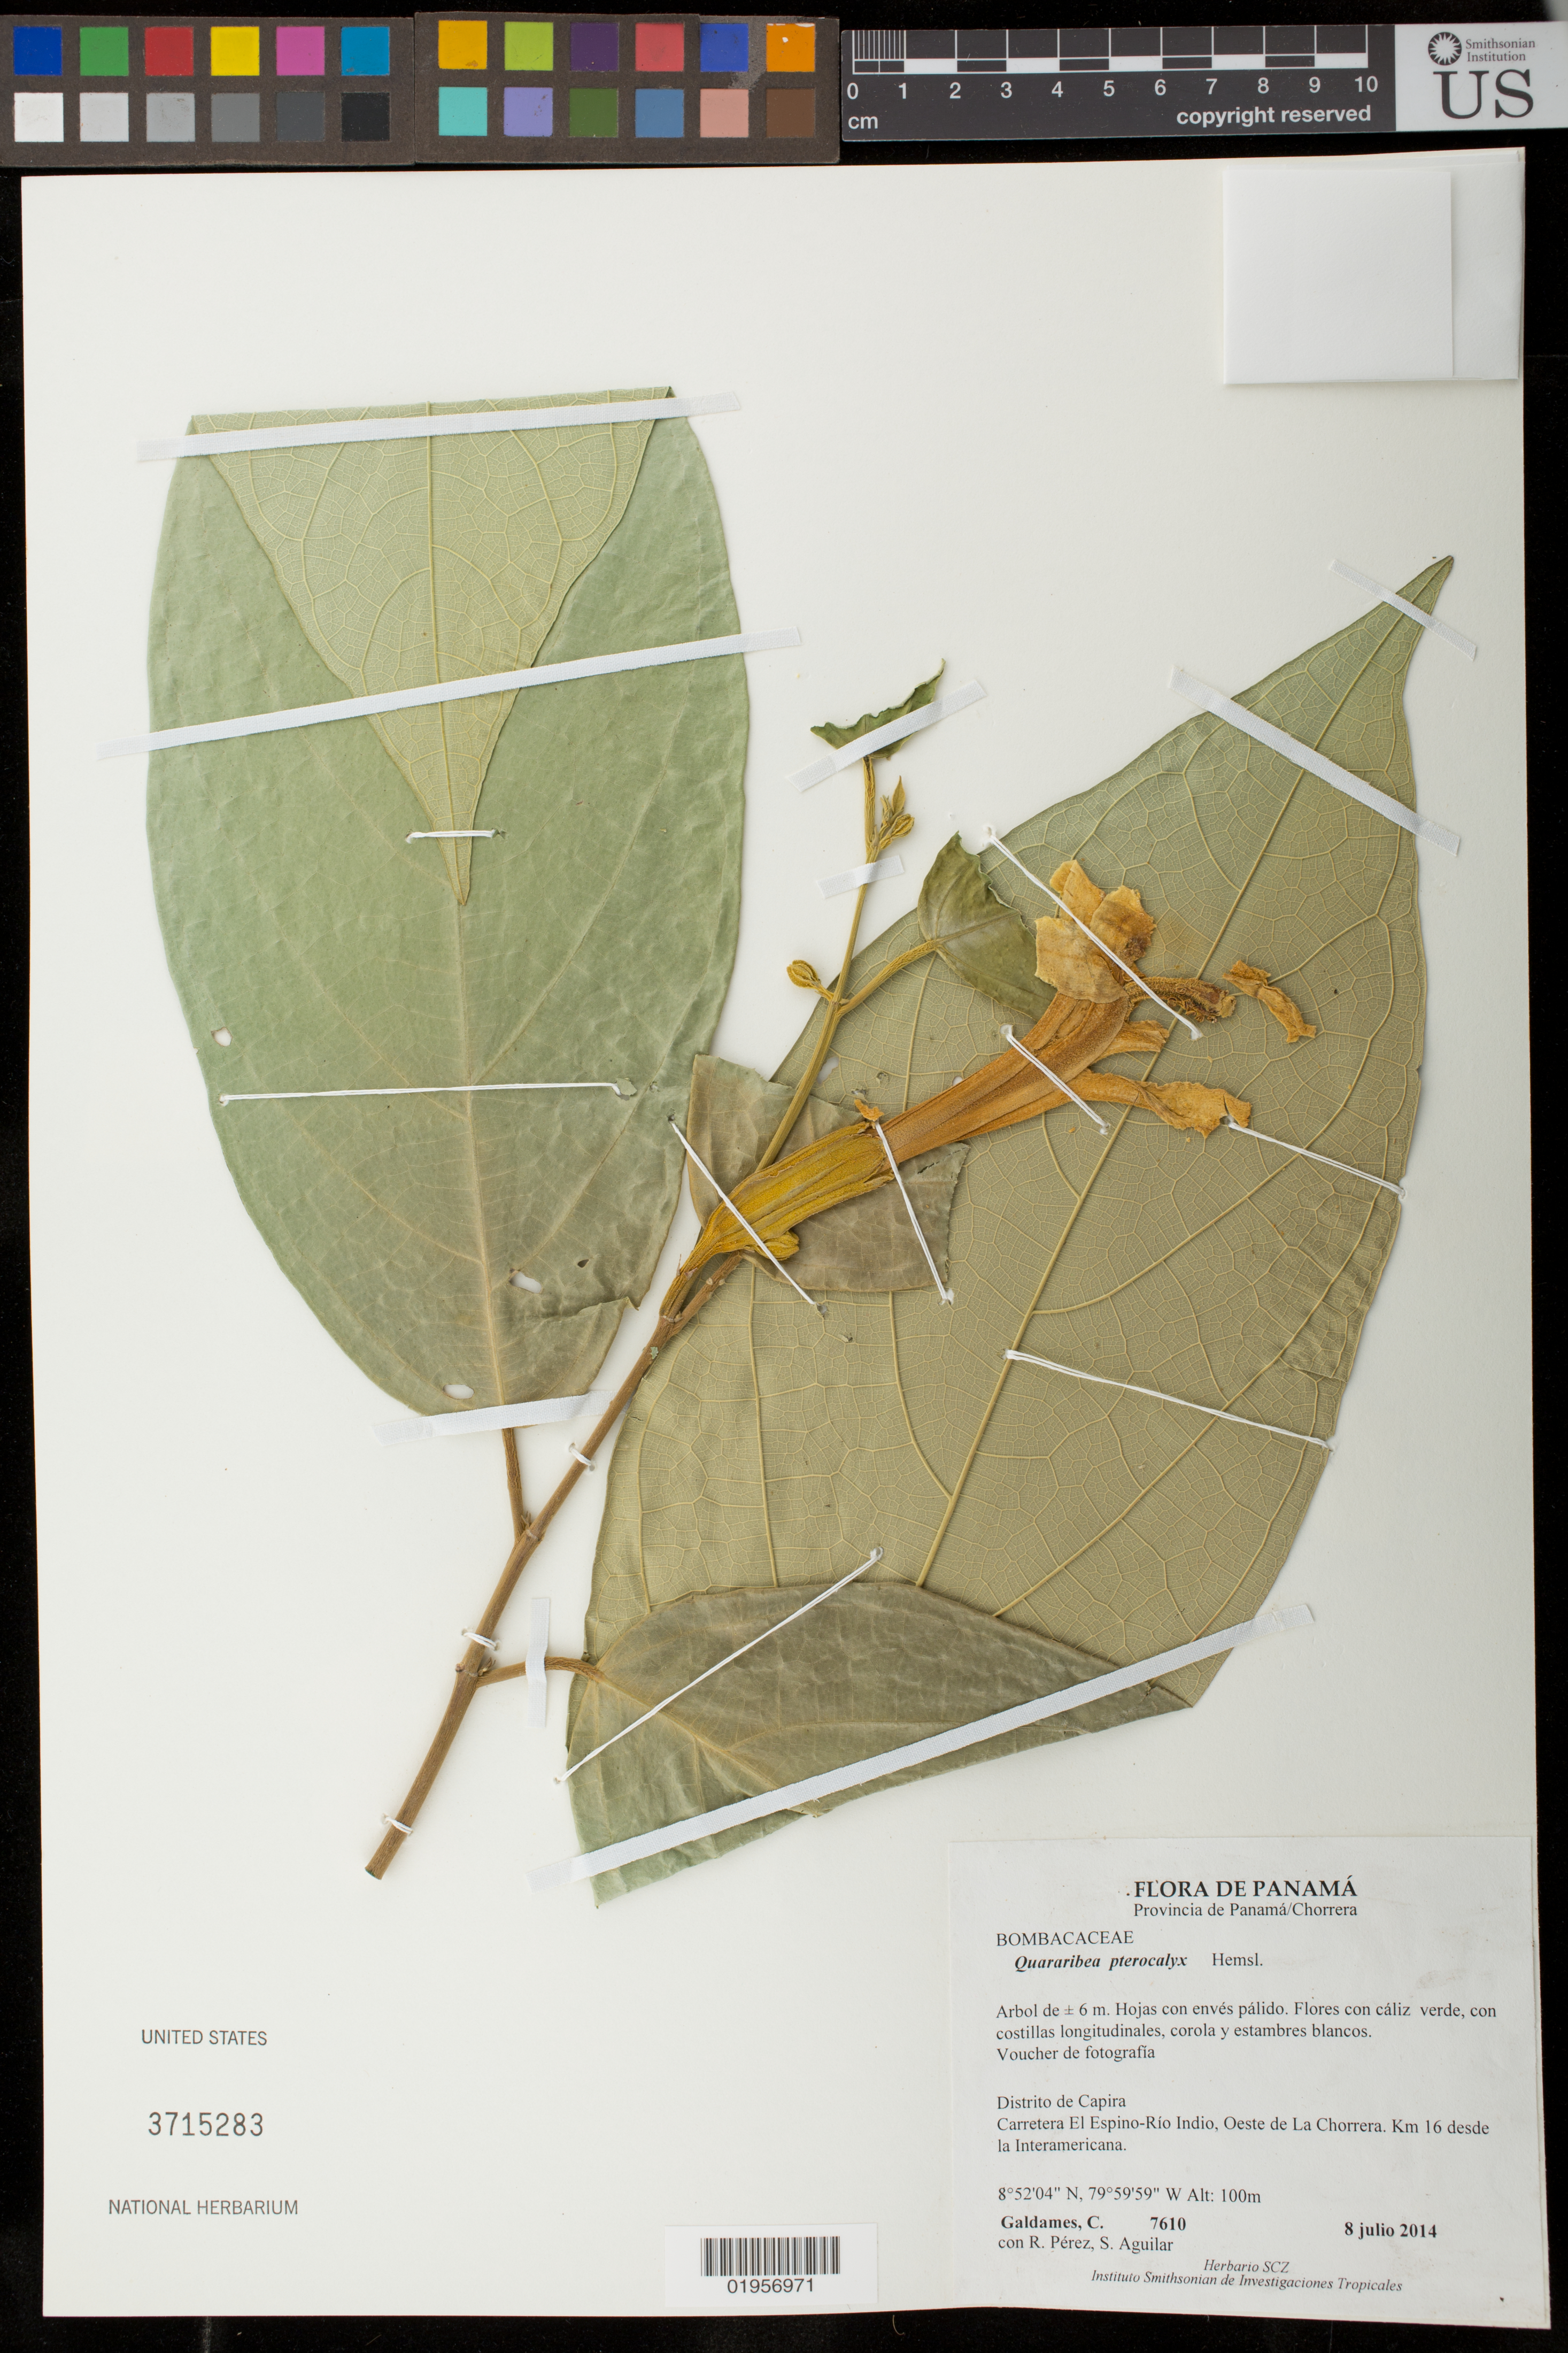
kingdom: Plantae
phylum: Tracheophyta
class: Magnoliopsida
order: Malvales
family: Malvaceae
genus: Quararibea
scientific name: Quararibea pterocalyx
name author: Hemsl.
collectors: C. Galdames, R. Perez & S. Aguilar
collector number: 7610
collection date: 2014-07-08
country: Panama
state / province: Panamá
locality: Distrito de Capira, Carretera El Espino-Rio Indio, Oeste de La Chorrera, km 16 desde la Interamericana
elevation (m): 100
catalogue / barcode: US 3715283